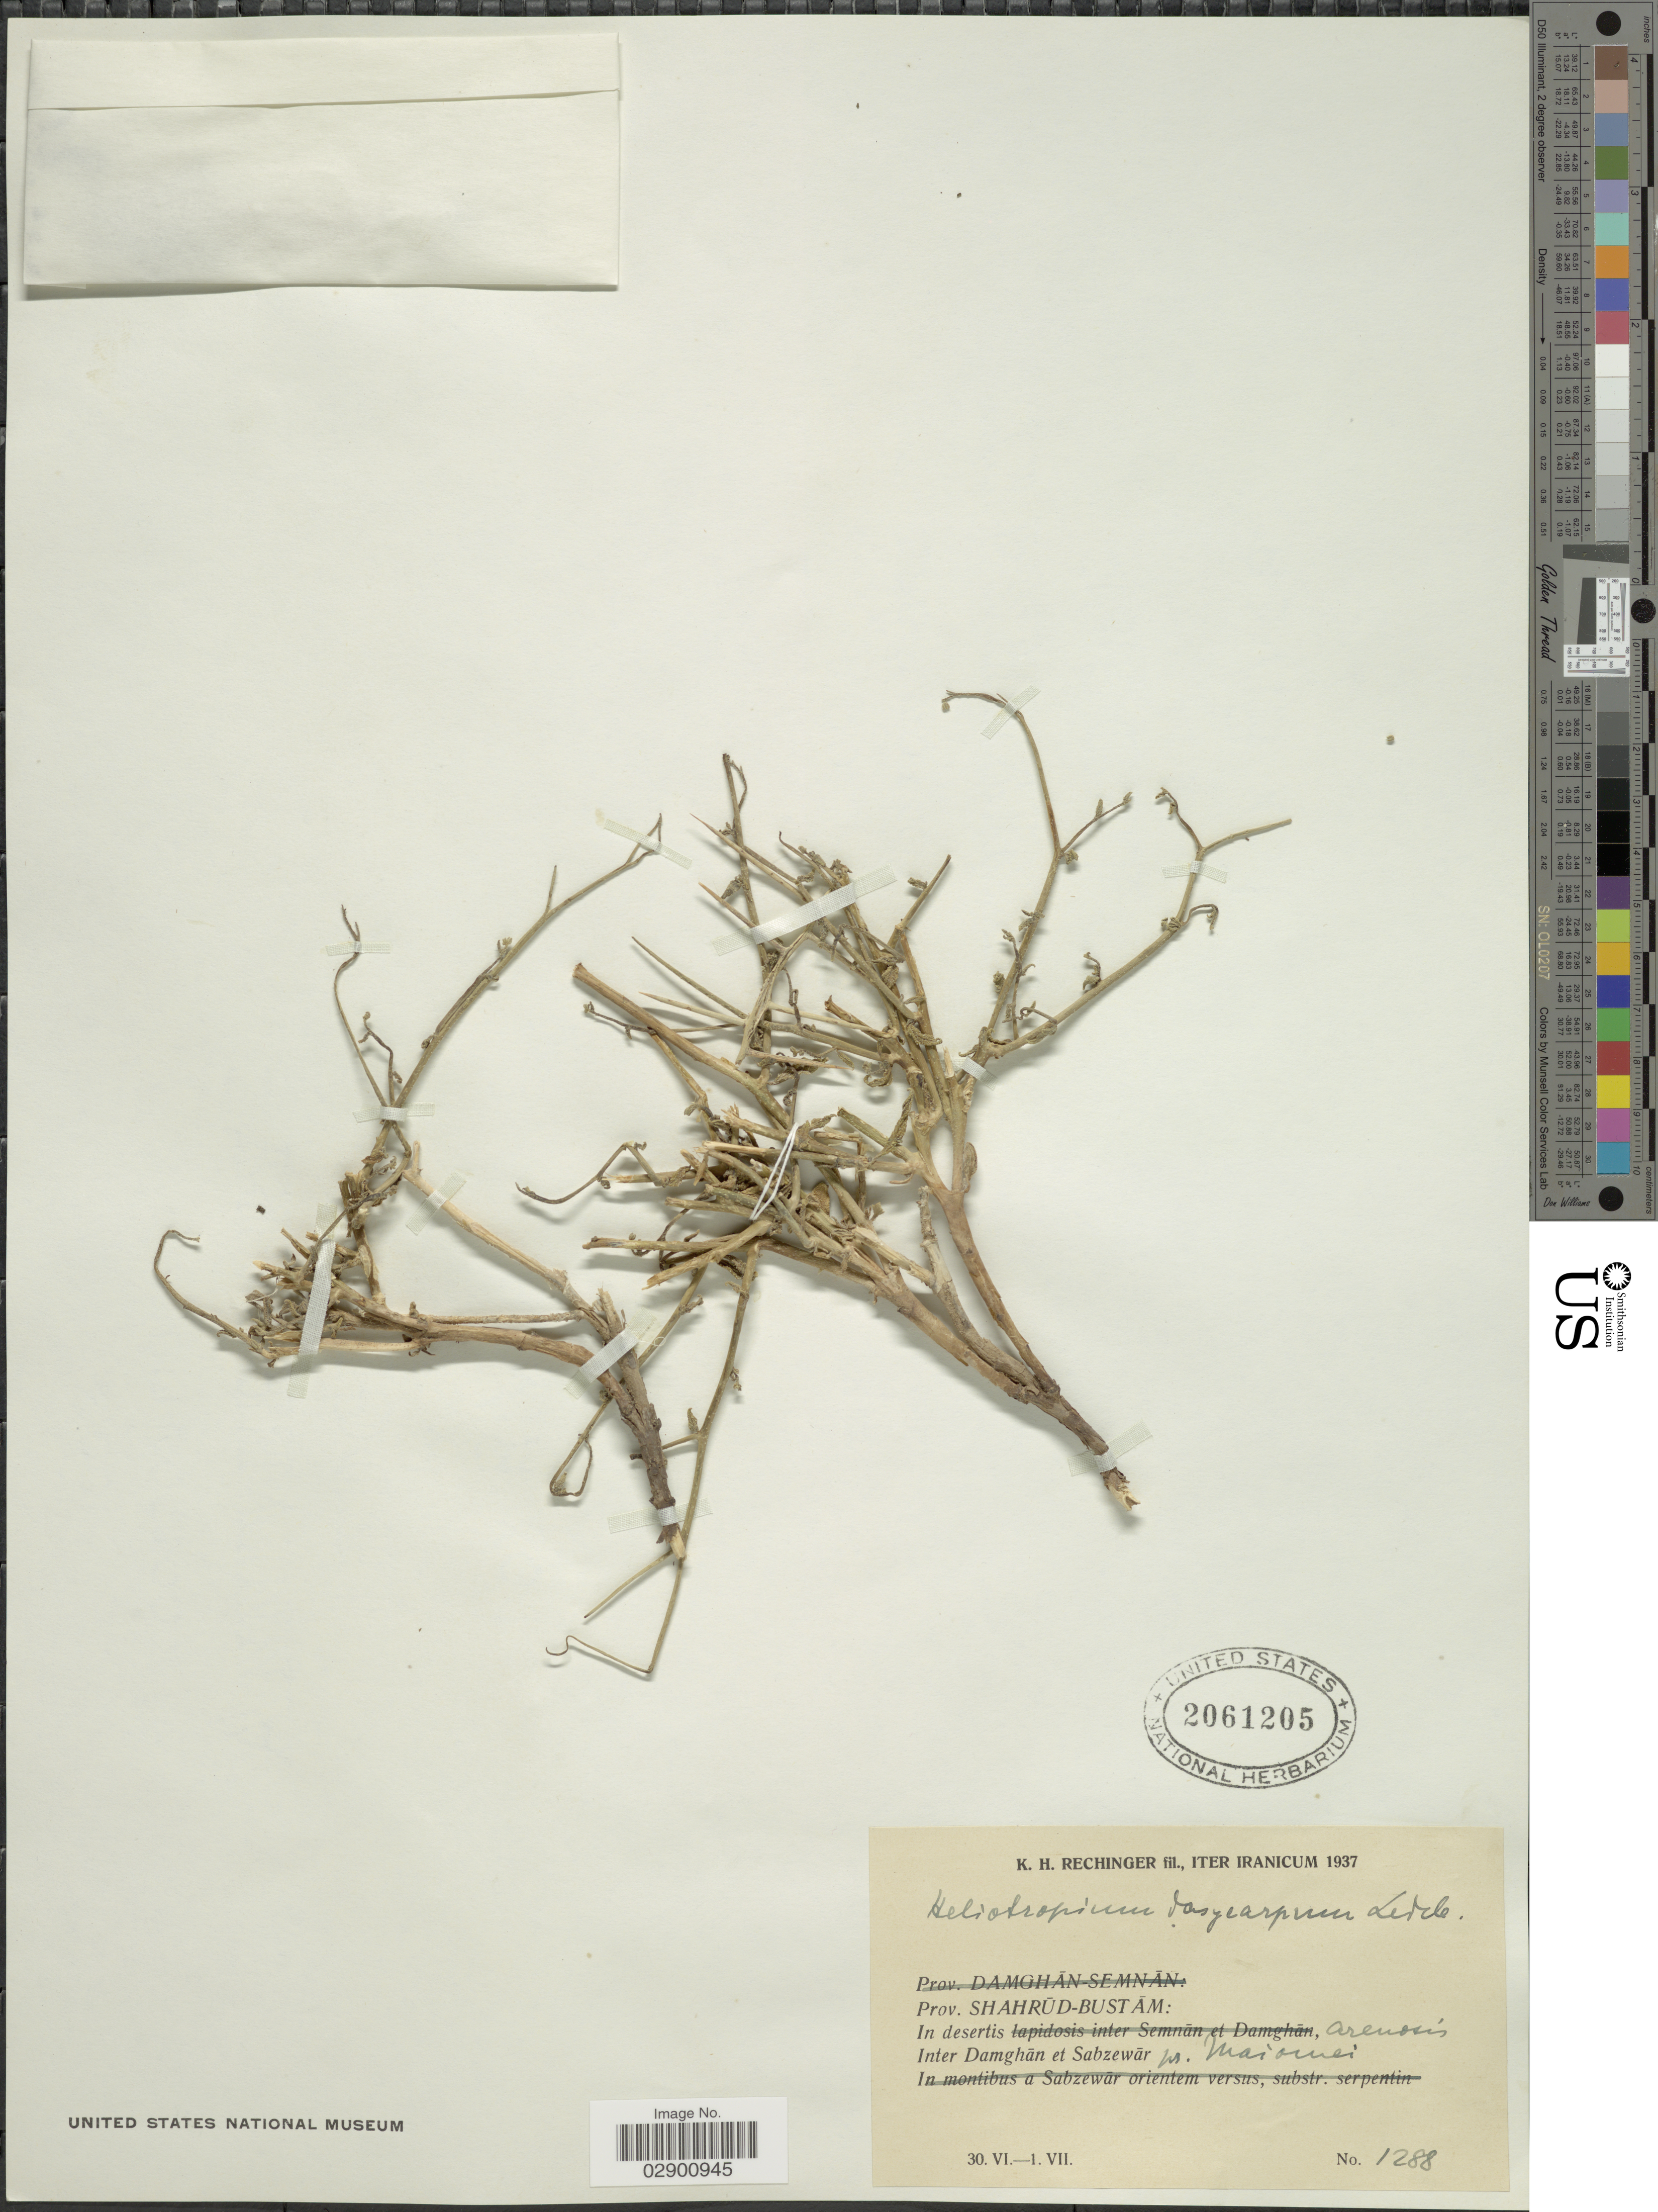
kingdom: Plantae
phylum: Tracheophyta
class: Magnoliopsida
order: Boraginales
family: Heliotropiaceae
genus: Heliotropium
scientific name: Heliotropium dasycarpum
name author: Ledeb.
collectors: K. H. Rechinger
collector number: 1288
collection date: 1937-06-30/1937-07-01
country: Iran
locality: Iter Iranicum. Prov. Shahrūd-Bustām: In desertis arenosis. Inter Damghān et Sabzewār nr. [interpreted] Maiourie. [interpreted]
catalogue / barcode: US 2061205